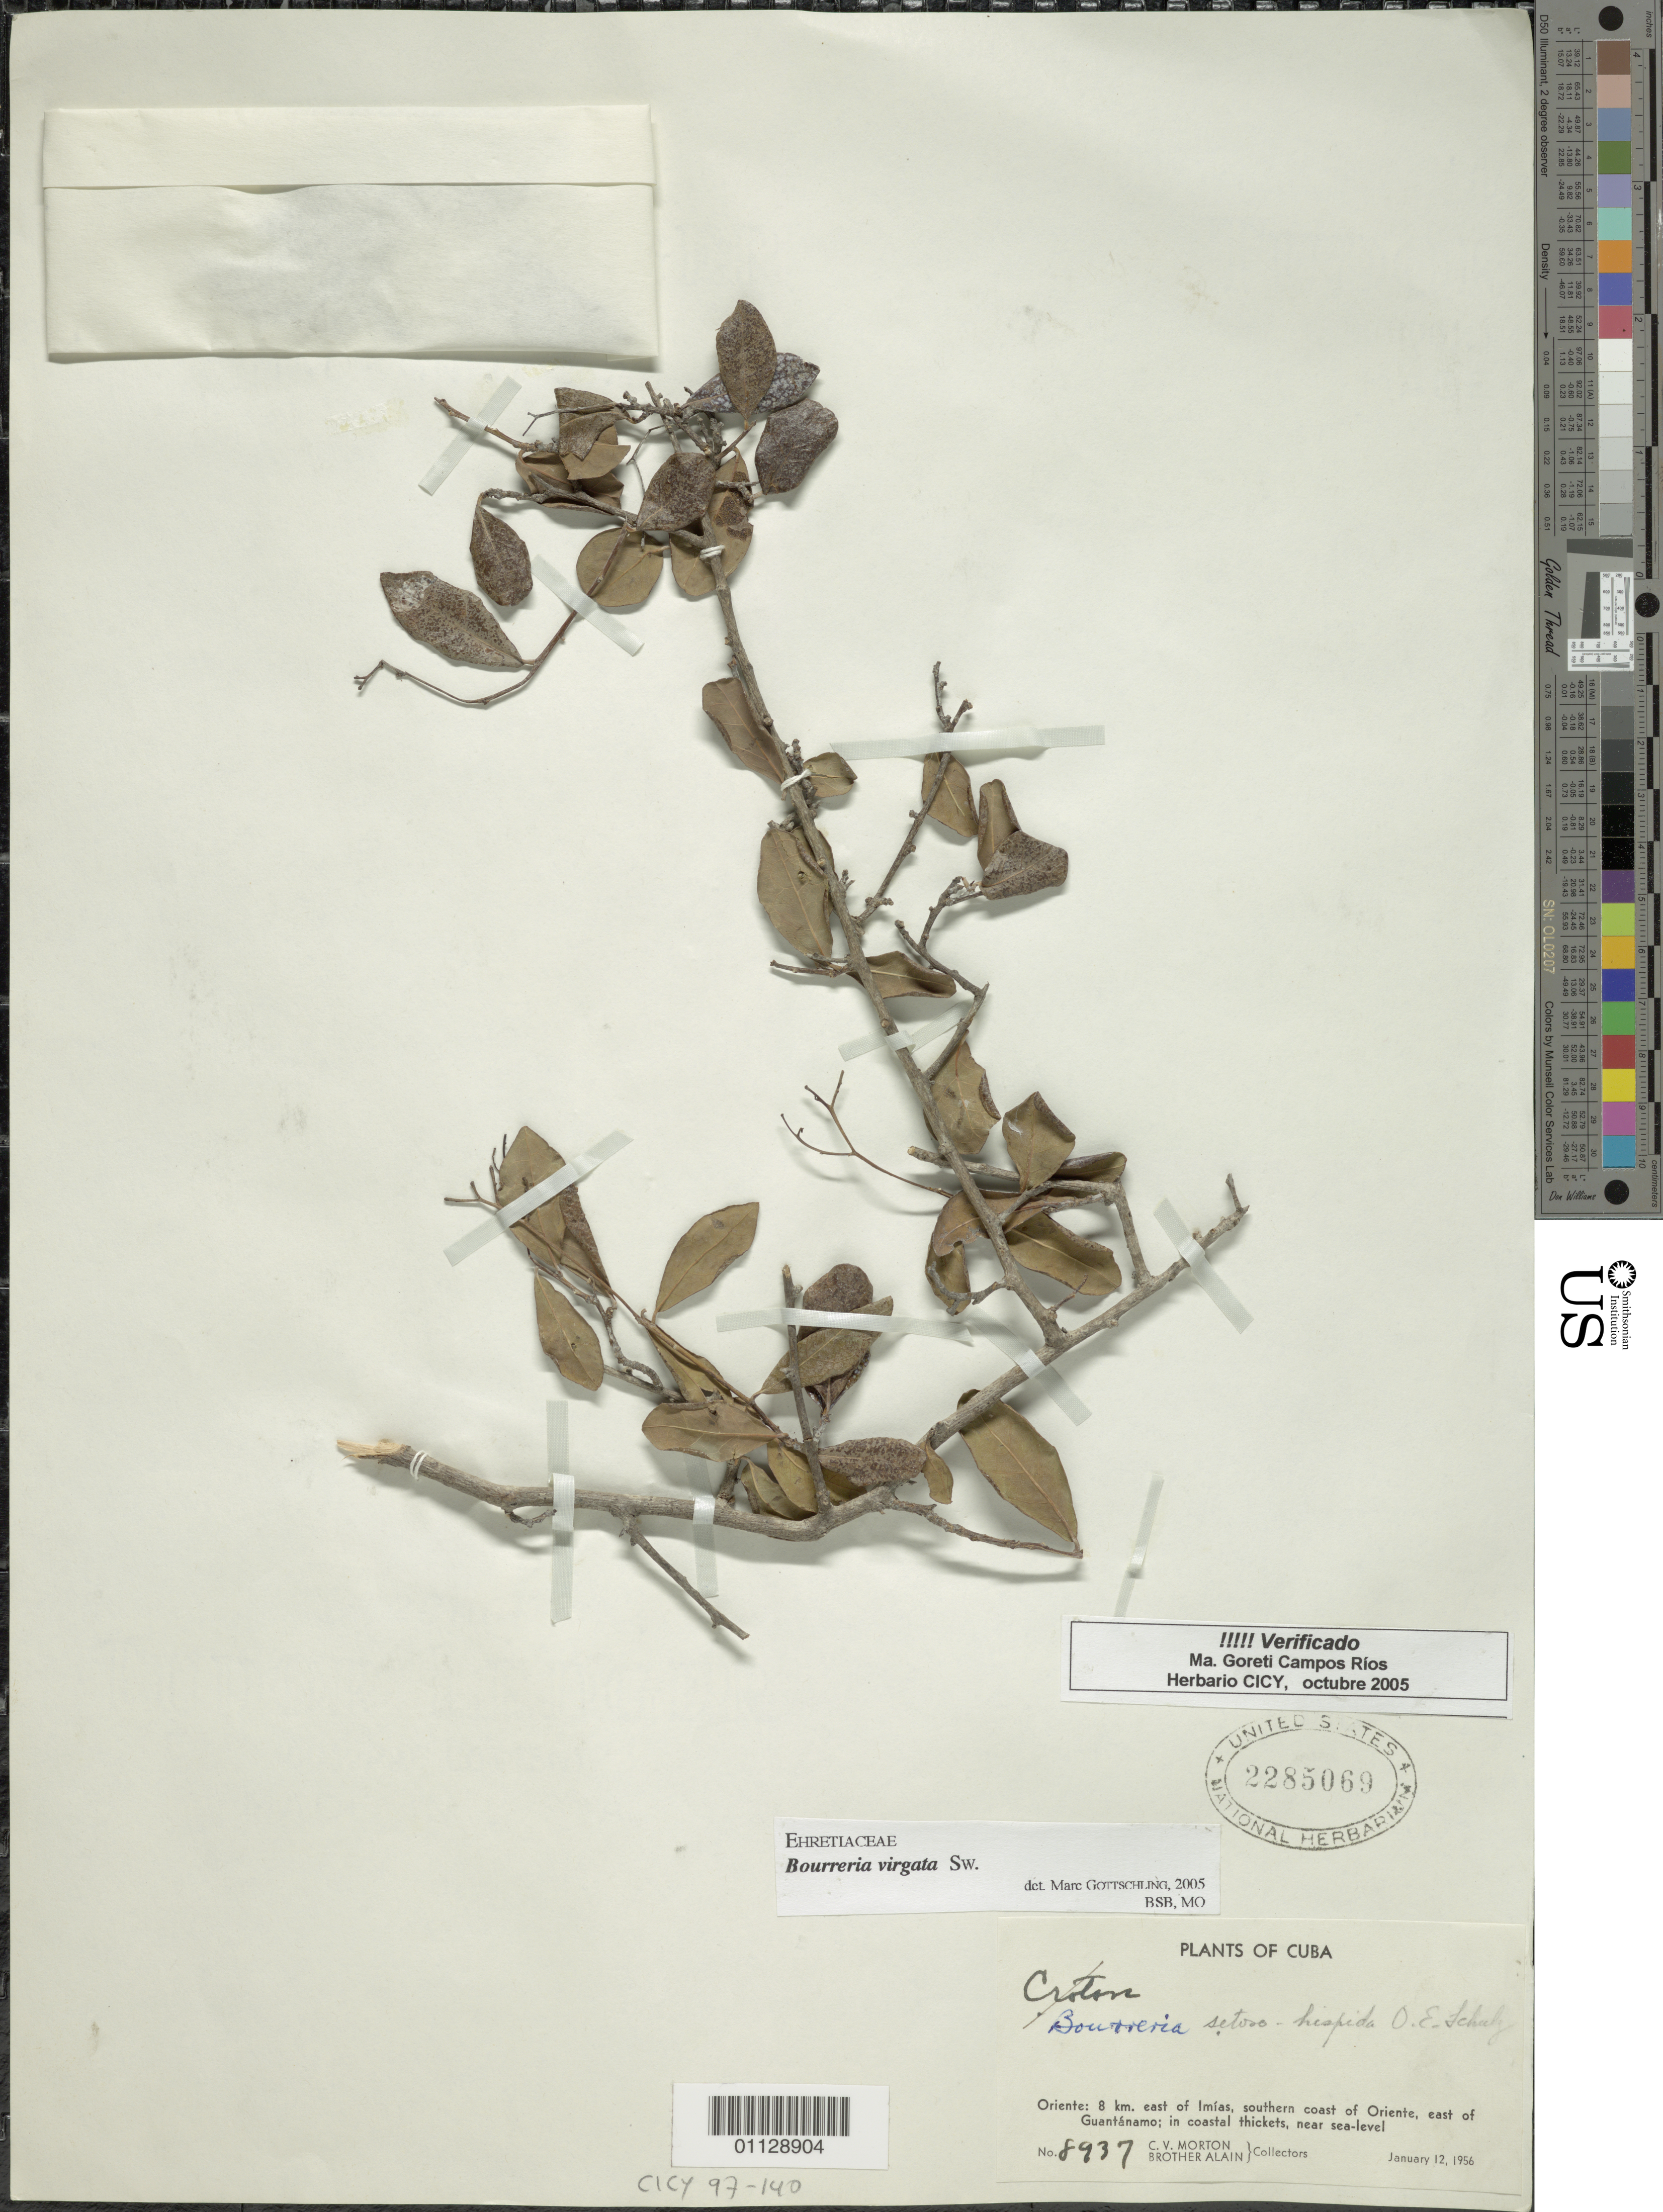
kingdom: Plantae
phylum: Tracheophyta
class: Magnoliopsida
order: Boraginales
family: Ehretiaceae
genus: Bourreria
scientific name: Bourreria virgata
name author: (Sw.) G. Don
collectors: C. V. Morton & A. H. Liogier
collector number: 8937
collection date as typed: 12 Jan 1956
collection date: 1956-01-12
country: Cuba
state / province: Oriente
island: Cuba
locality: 8 km, east of Imias, southern coast of Oriente, east of Guantanamo, in coastal thickets, near sea-level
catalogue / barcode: US 2285069